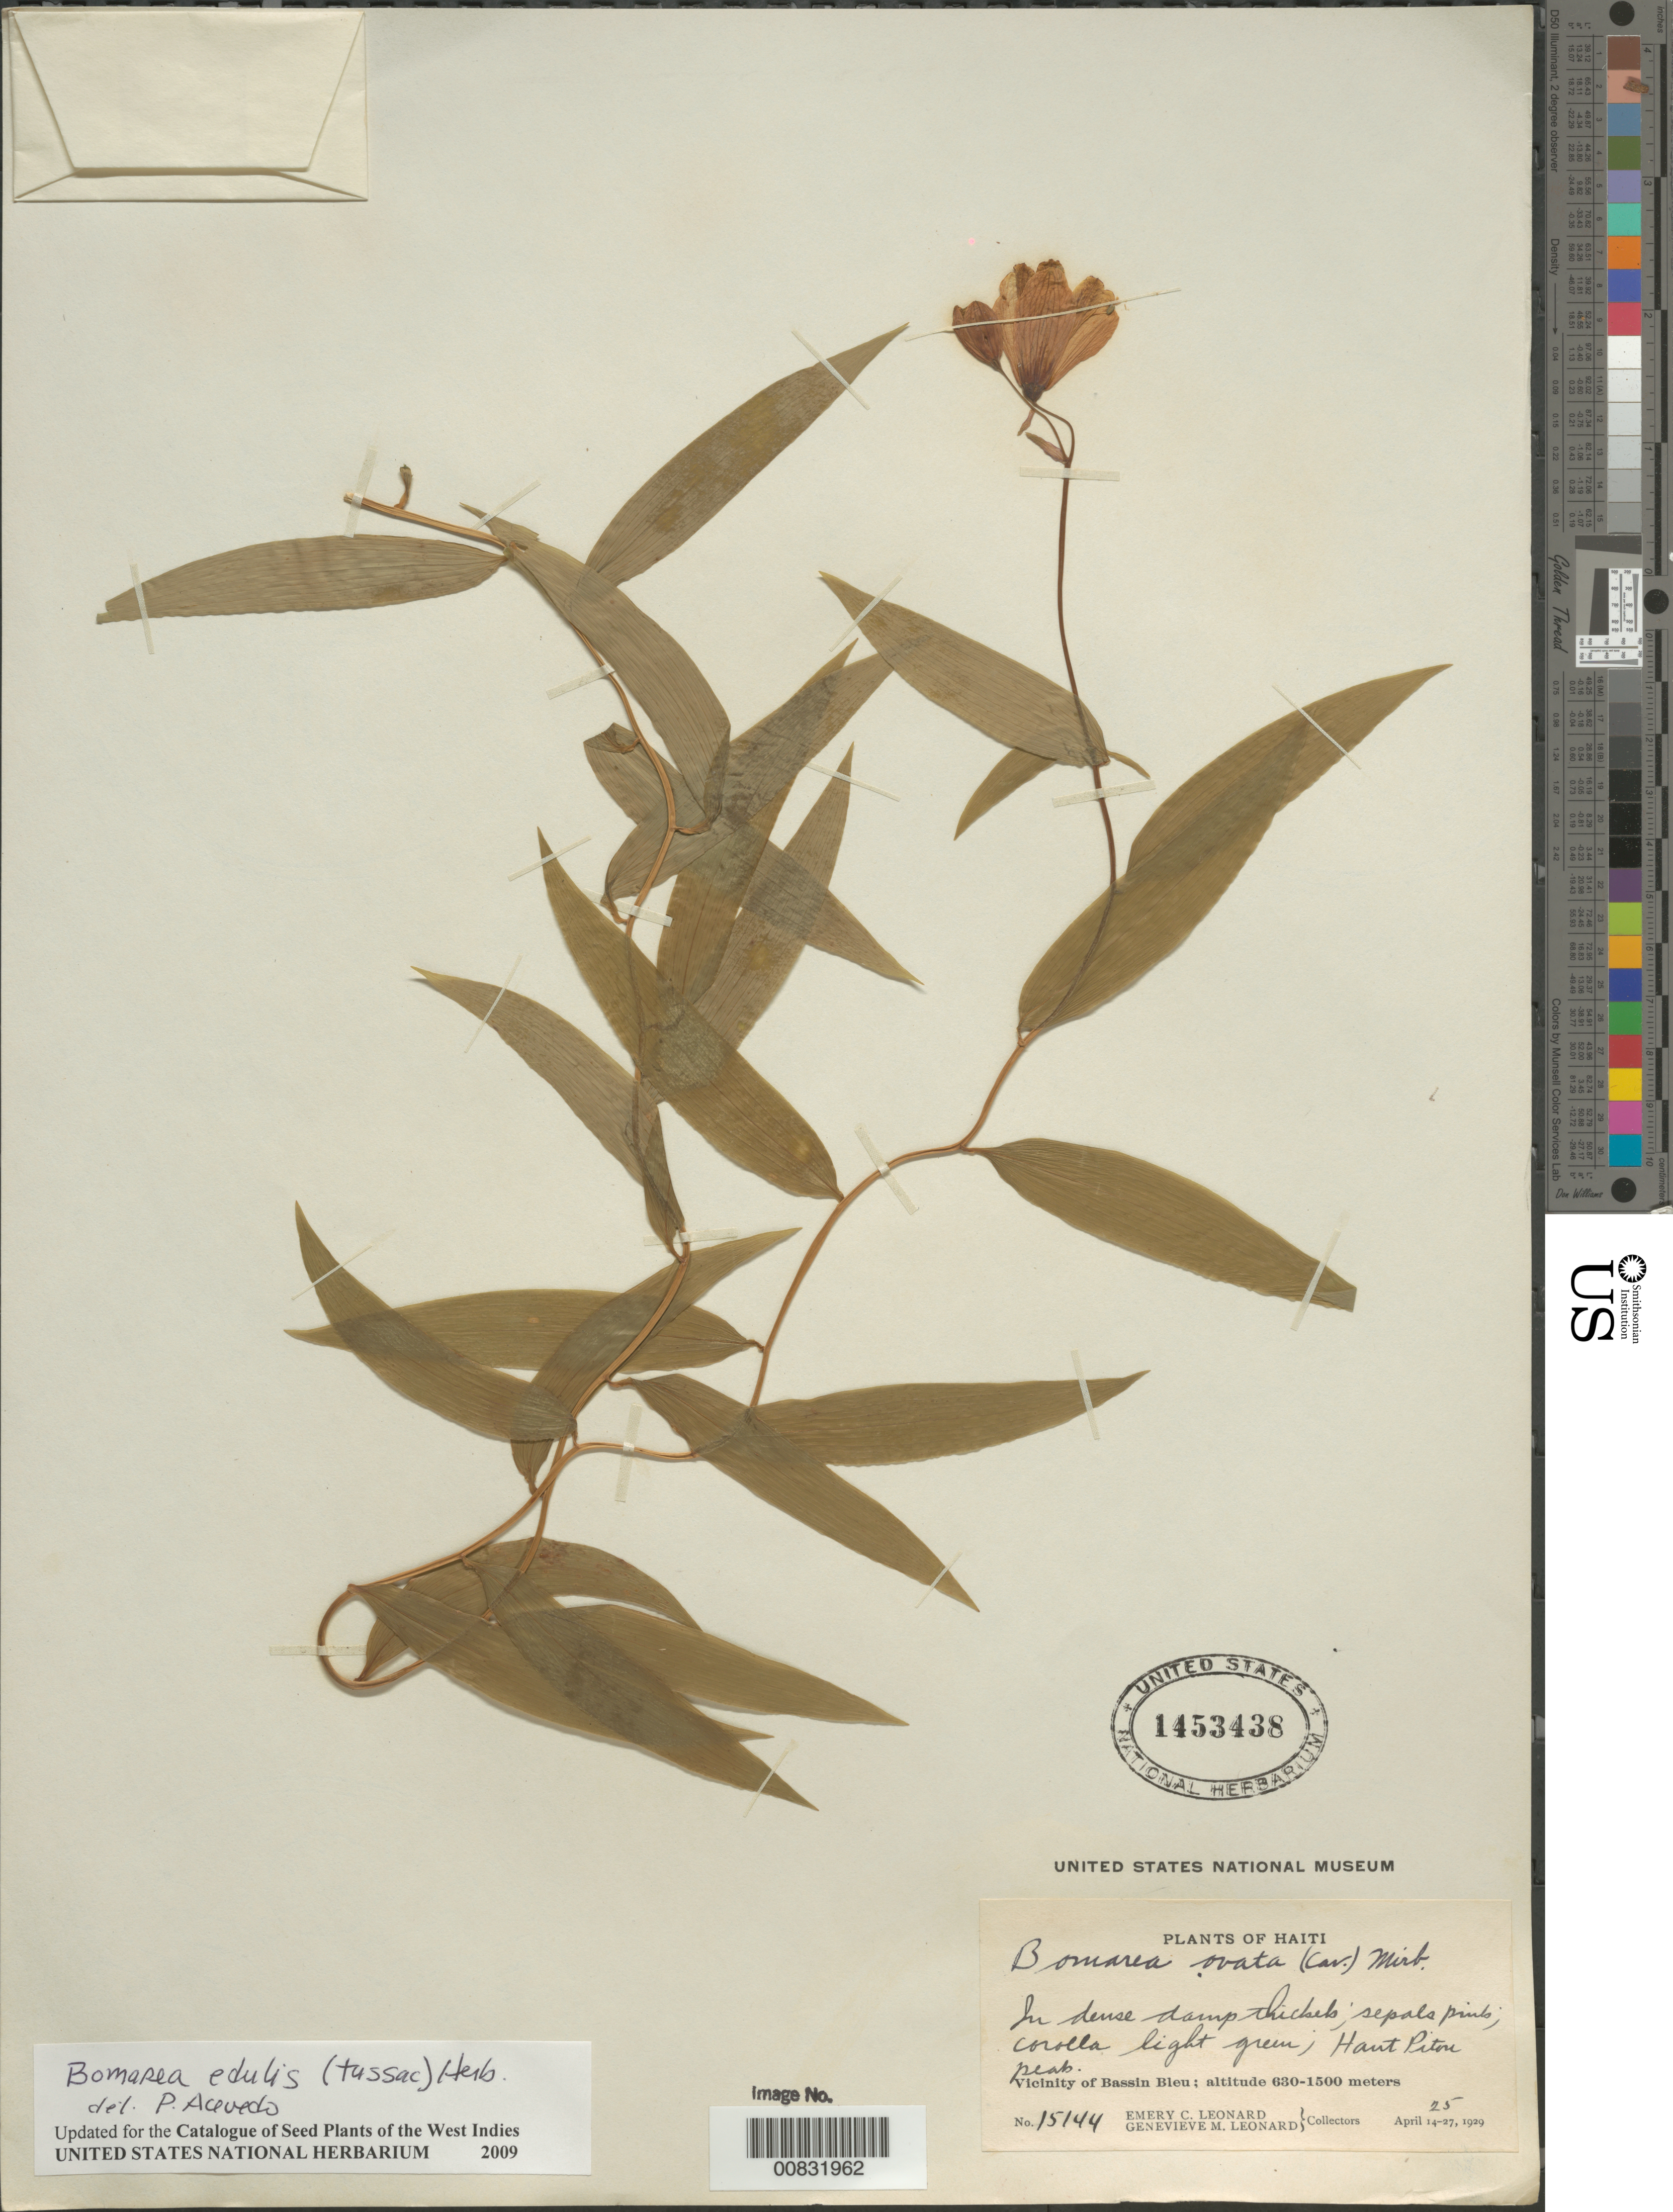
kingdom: Plantae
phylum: Tracheophyta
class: Liliopsida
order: Liliales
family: Alstroemeriaceae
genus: Bomarea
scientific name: Bomarea edulis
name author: (Tussac) Herb.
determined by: Acevedo-Rodríguez, P., (BOT), Smithsonian Institution - National Museum of Natural History (UNITED STATES)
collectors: E. C. Leonard & G. M. Leonard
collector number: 15144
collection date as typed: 25 Apr 1929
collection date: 1929-04-25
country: Haiti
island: Hispaniola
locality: Vicinity of Bassin Bleu. Haut Piton peak.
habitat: In dense damp thickets.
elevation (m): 630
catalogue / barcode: US 1453438